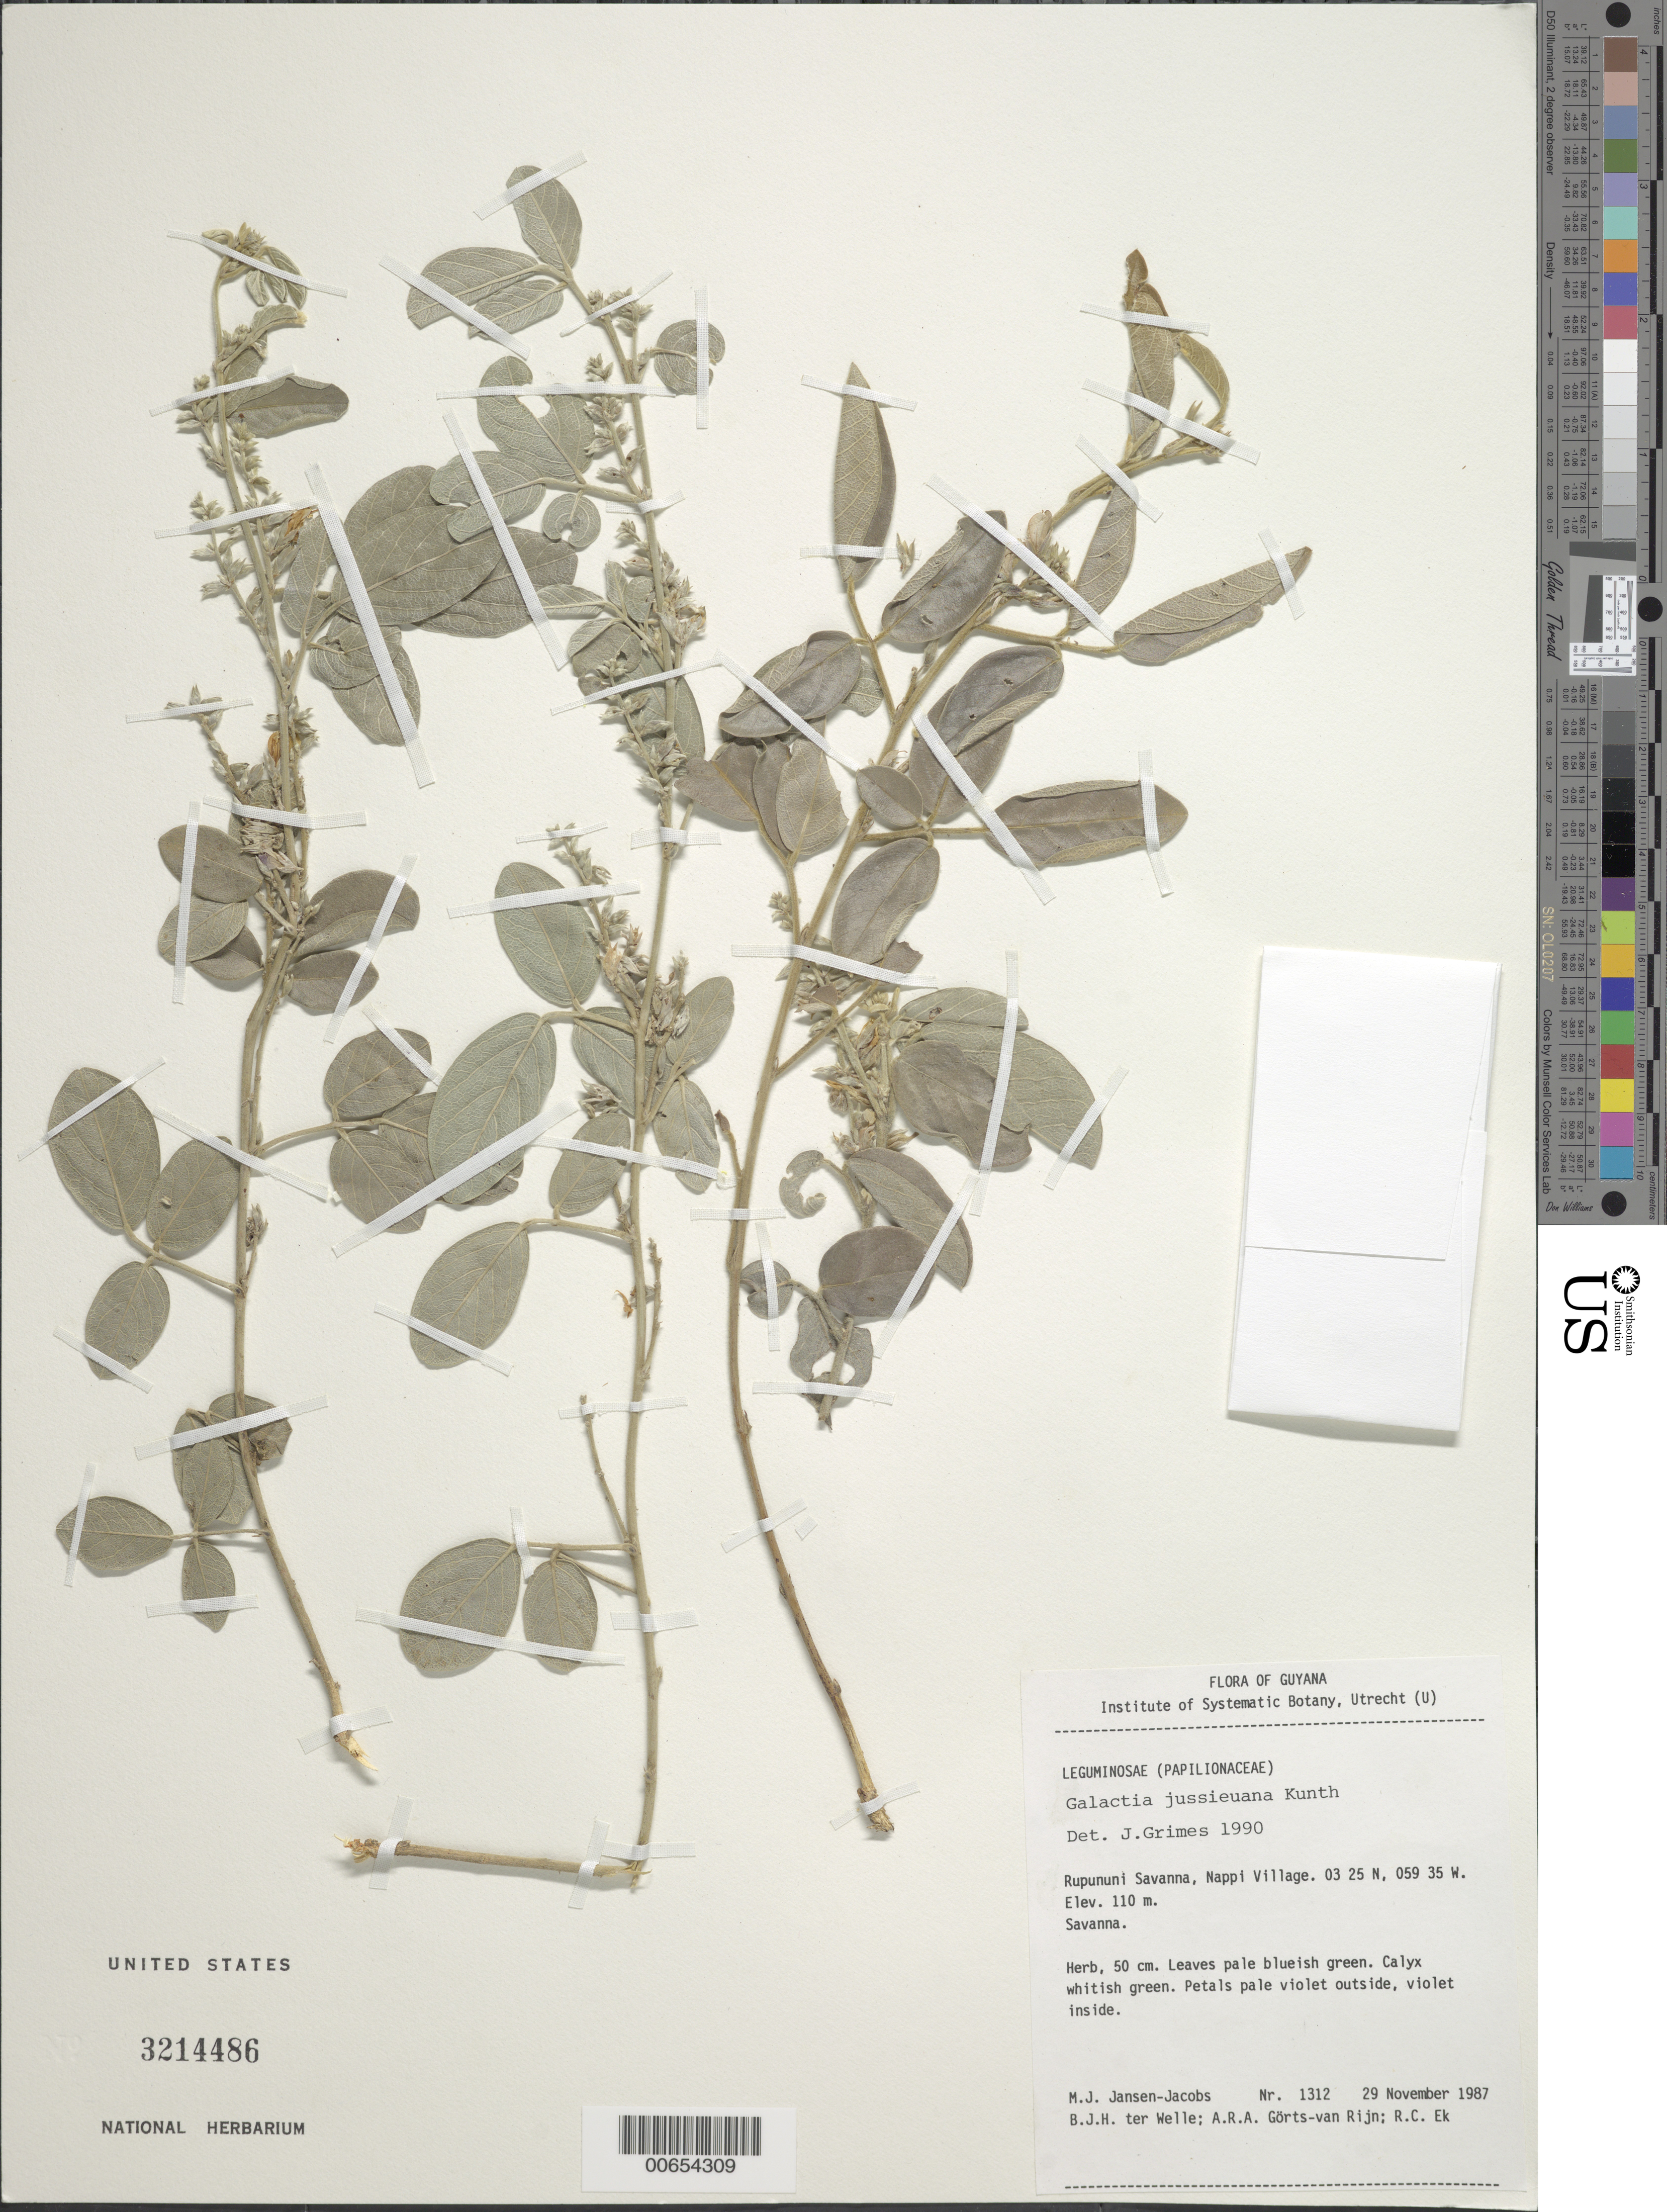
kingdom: Plantae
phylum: Tracheophyta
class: Magnoliopsida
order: Fabales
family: Fabaceae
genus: Galactia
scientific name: Galactia jussiaeana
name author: Kunth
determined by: Grimes, J.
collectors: M. J. Jansen-Jacobs, B. Welle, A. .R. A. Görts-van Rijn & R. C. Ek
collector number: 1312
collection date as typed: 29-Nov-87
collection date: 1987-11-29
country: Guyana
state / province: U. Takutu-U. Essequibo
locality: Nappi Village, Rupununi Savanna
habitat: Savanna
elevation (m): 110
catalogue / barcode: US 3214486